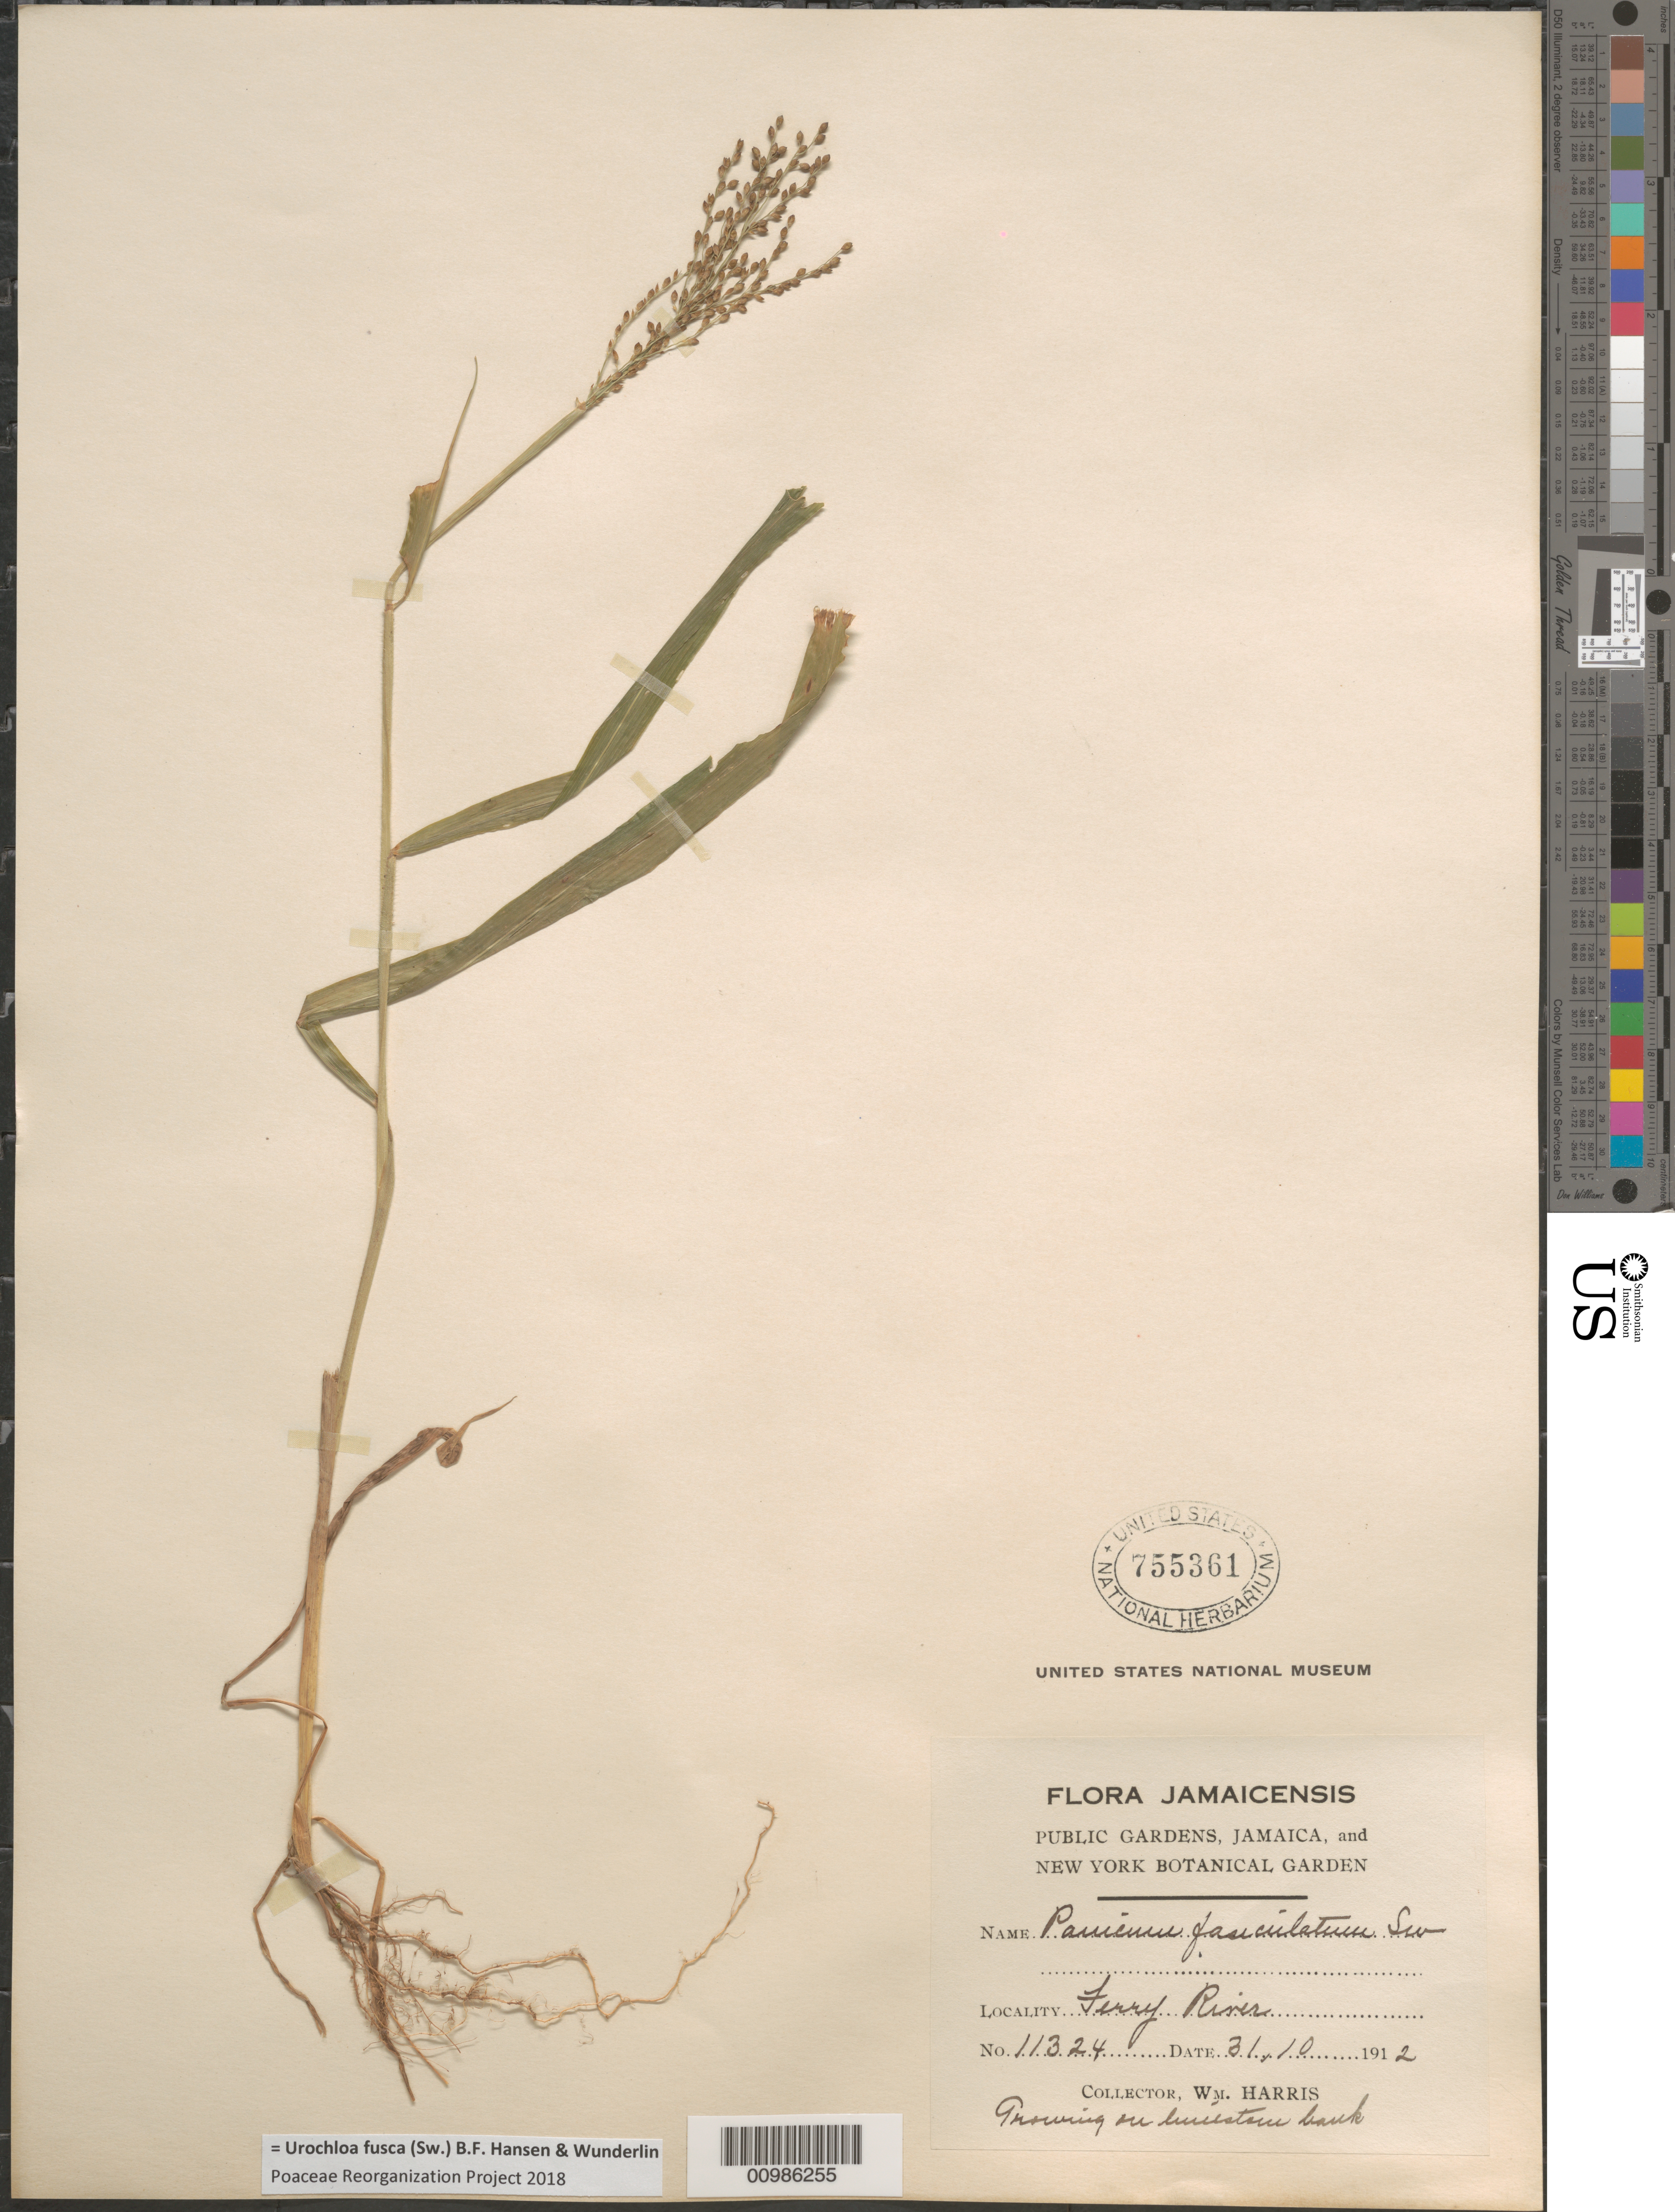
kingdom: Plantae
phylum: Tracheophyta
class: Liliopsida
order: Poales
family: Poaceae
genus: Brachiaria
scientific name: Brachiaria fasciculata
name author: (Sw.) Parodi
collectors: W. H. Harris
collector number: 11324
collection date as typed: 31 Oct 1912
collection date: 1912-10-31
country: Jamaica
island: Jamaica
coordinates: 0 N, 0 E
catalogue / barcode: US 755361